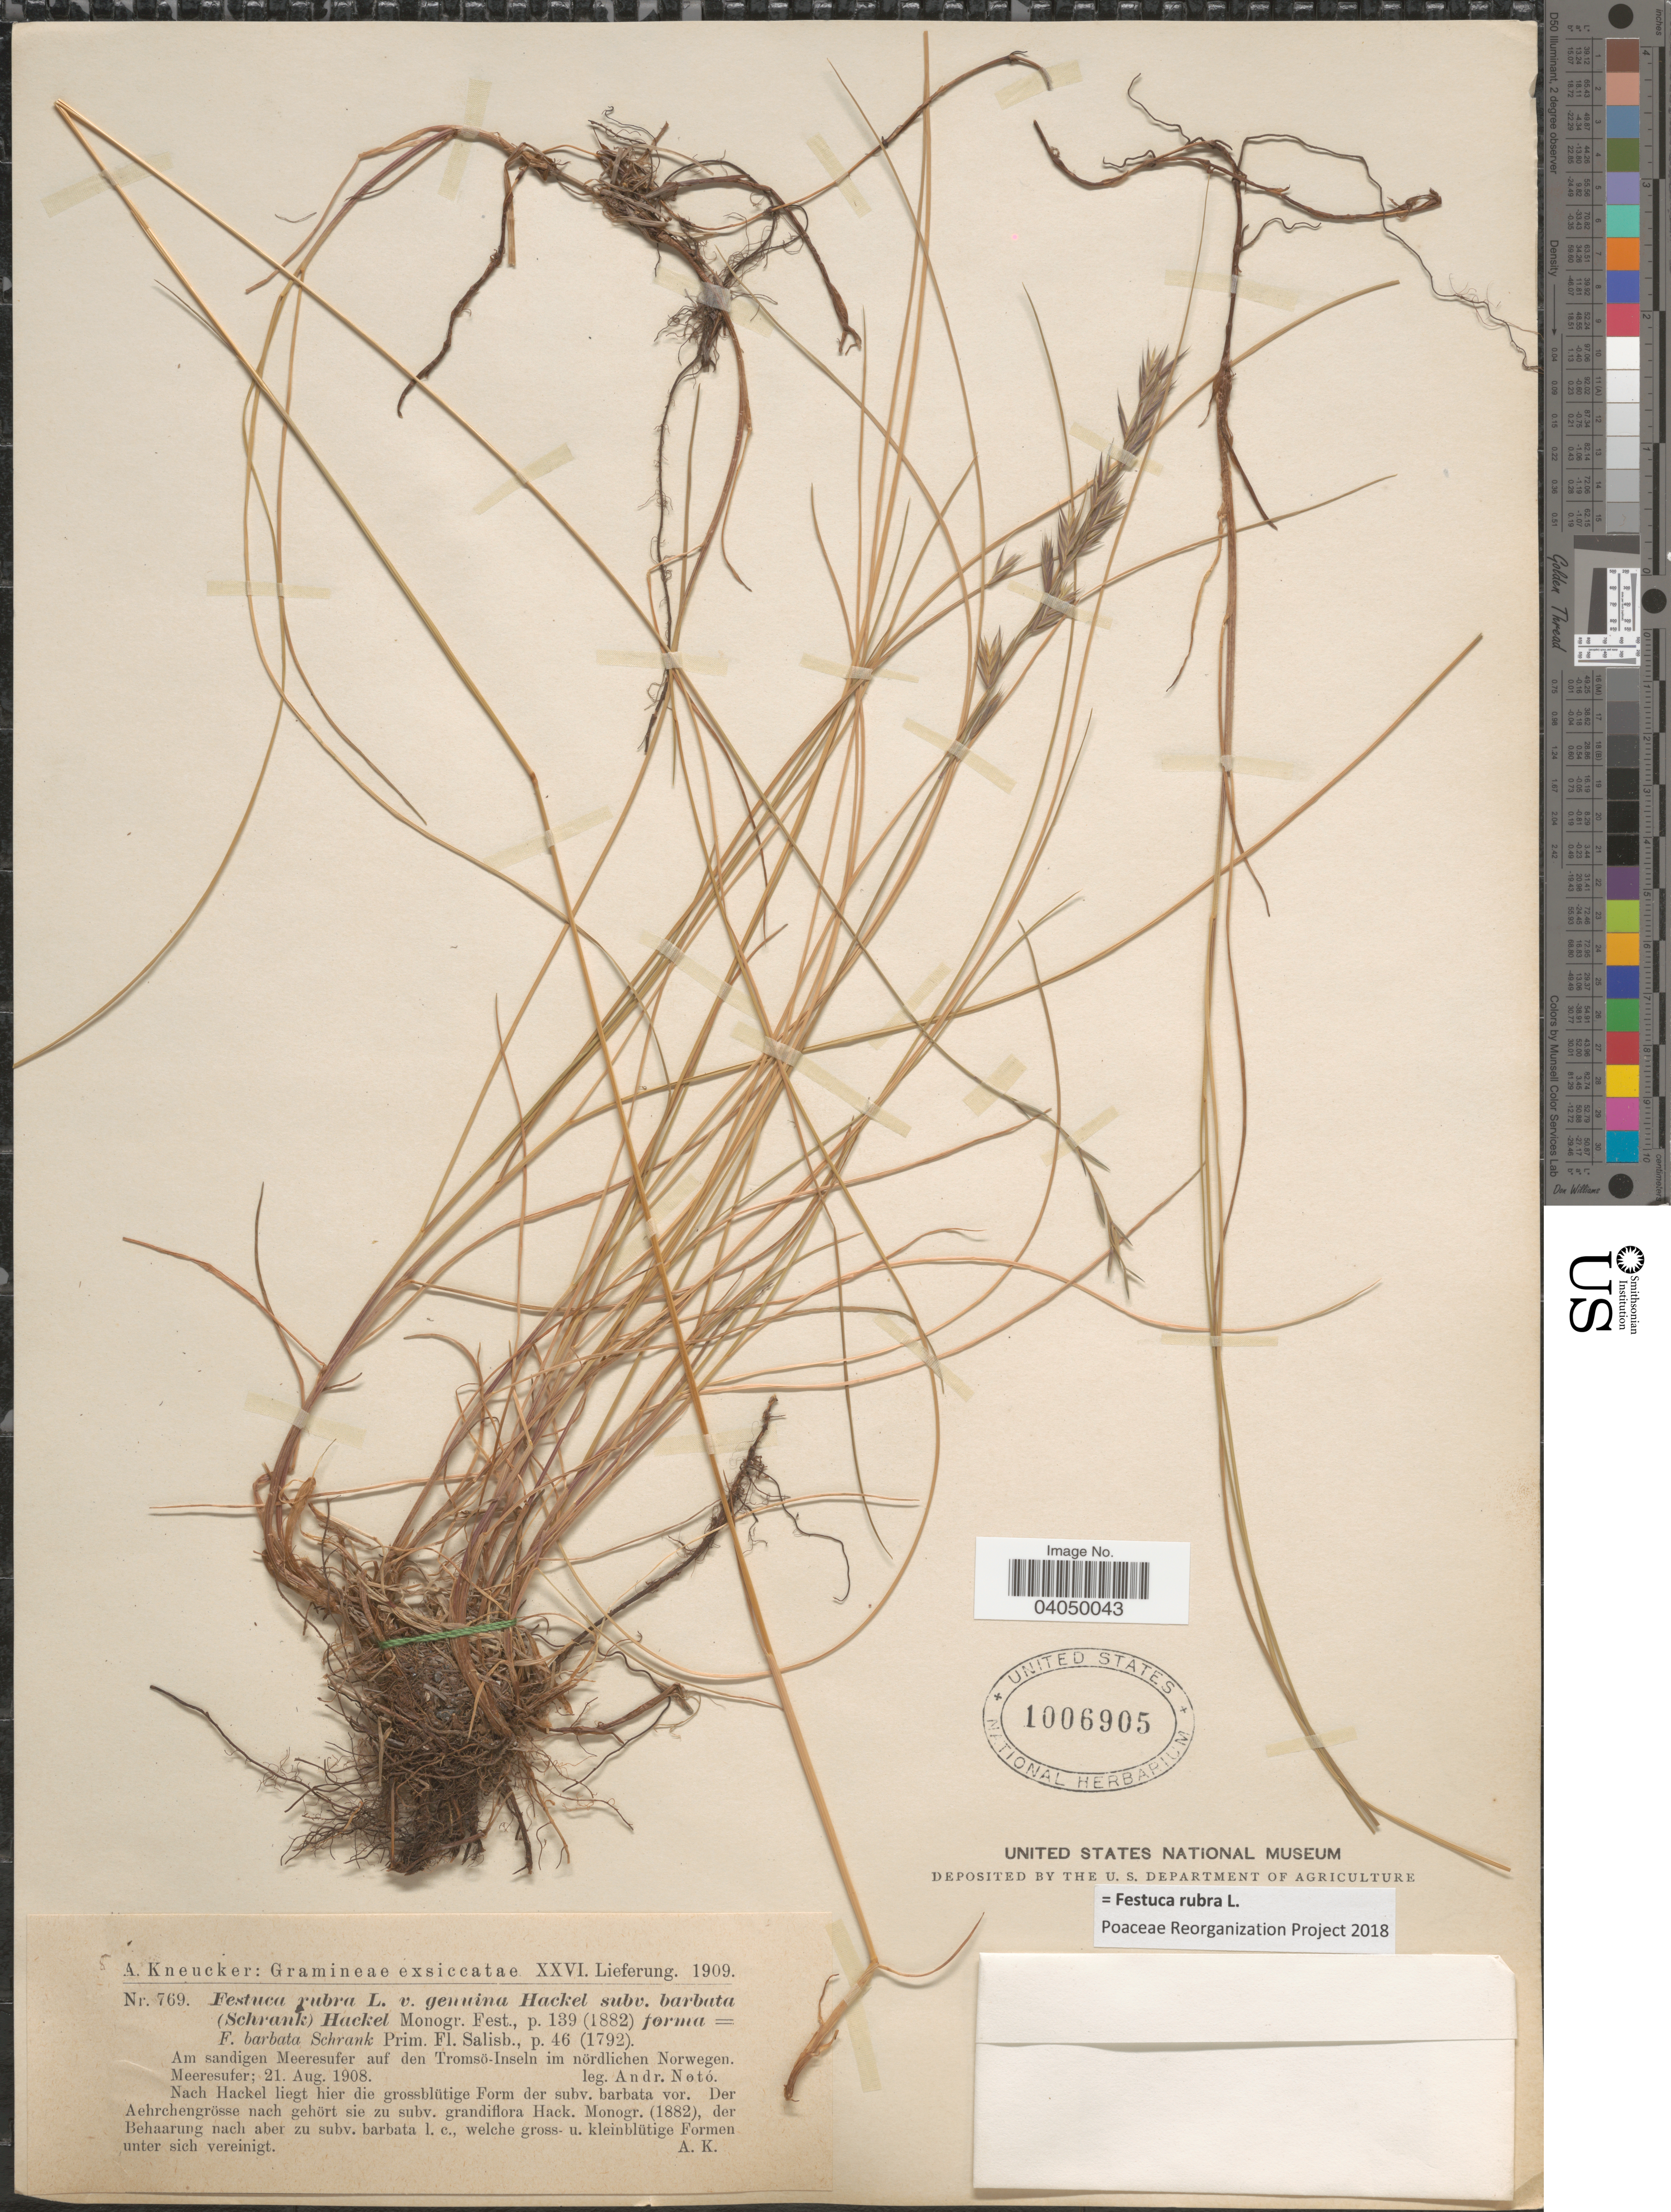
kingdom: Plantae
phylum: Tracheophyta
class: Liliopsida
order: Poales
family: Poaceae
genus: Festuca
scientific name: Festuca rubra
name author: L.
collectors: A. Noto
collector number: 769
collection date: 1908-08-21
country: Norway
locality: Am sandigen Meeresufer auf den Tromsö-Inseln im nördlichen Norwegen. Meeresufer.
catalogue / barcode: US 1006905